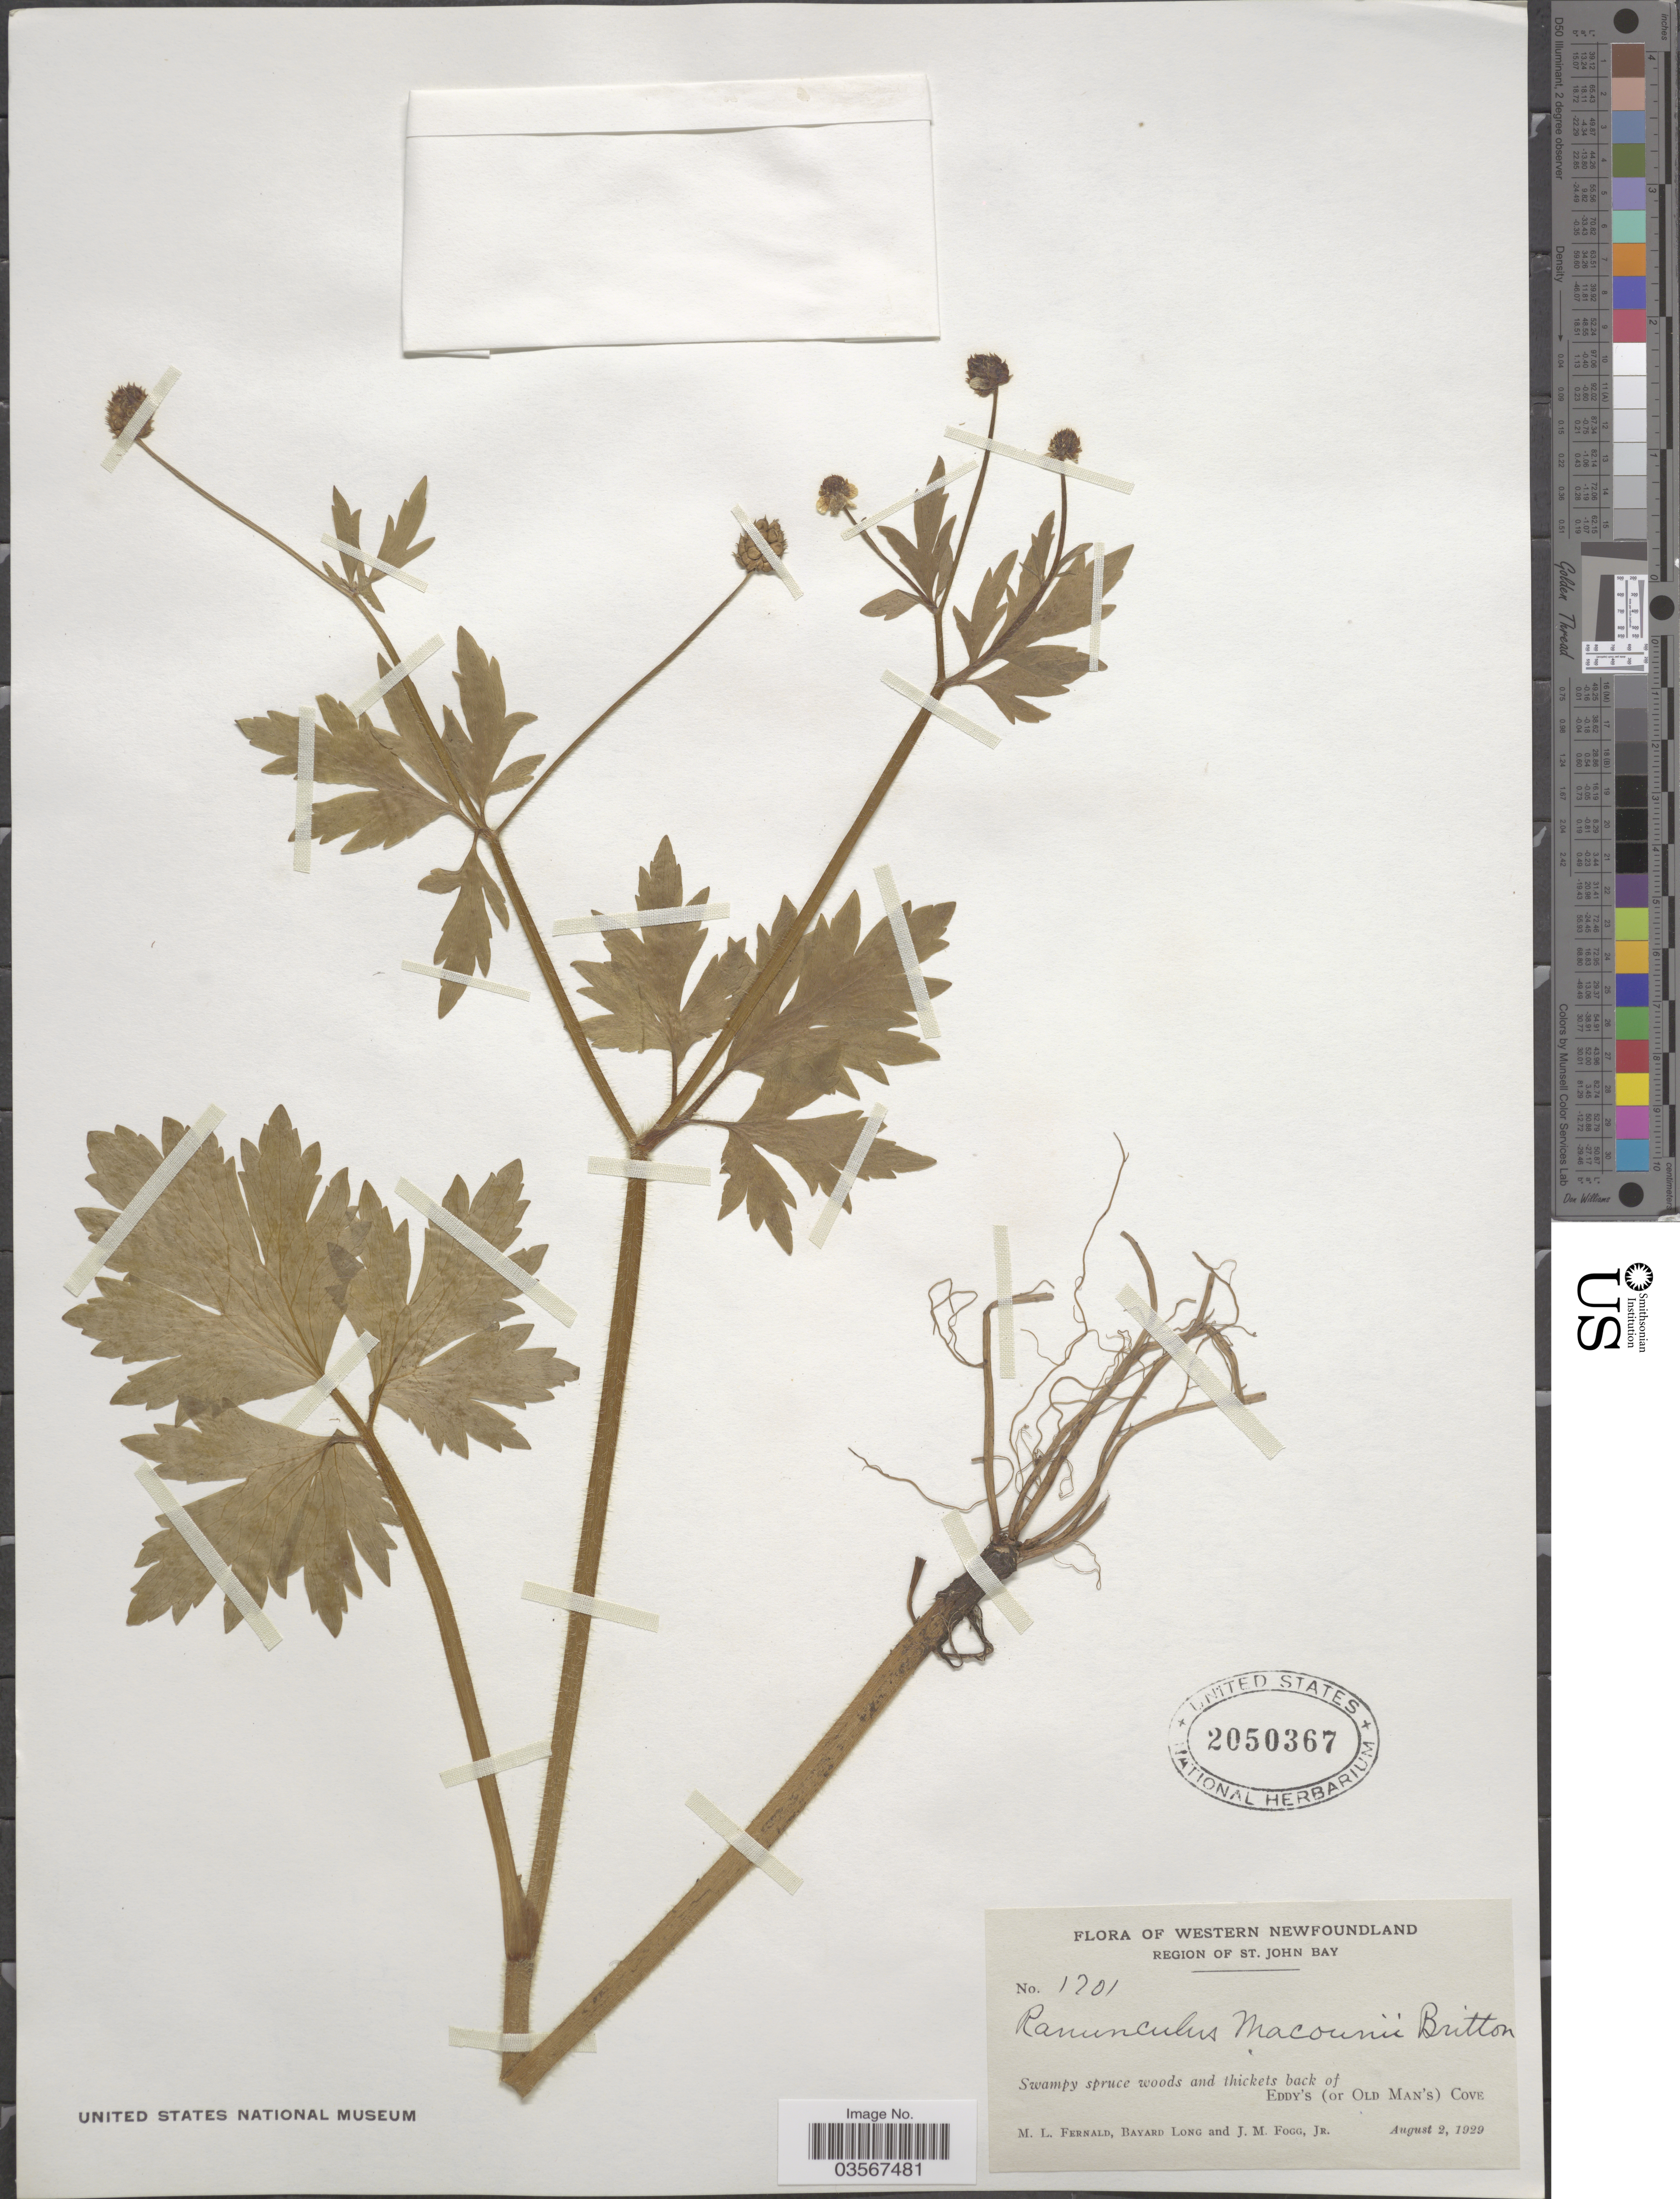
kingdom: Plantae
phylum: Tracheophyta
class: Magnoliopsida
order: Ranunculales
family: Ranunculaceae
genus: Ranunculus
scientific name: Ranunculus macounii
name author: Britton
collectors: M. L. Fernald, B. Long & J. Fogg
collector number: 1201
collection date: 1929-08-02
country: Canada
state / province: Newfoundland and Labrador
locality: Western Newfoundland. Region of St. John Bay. Swampy spruce woods and thickets back of Eddy's (or Old Man's) Cove.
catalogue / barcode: US 2050367